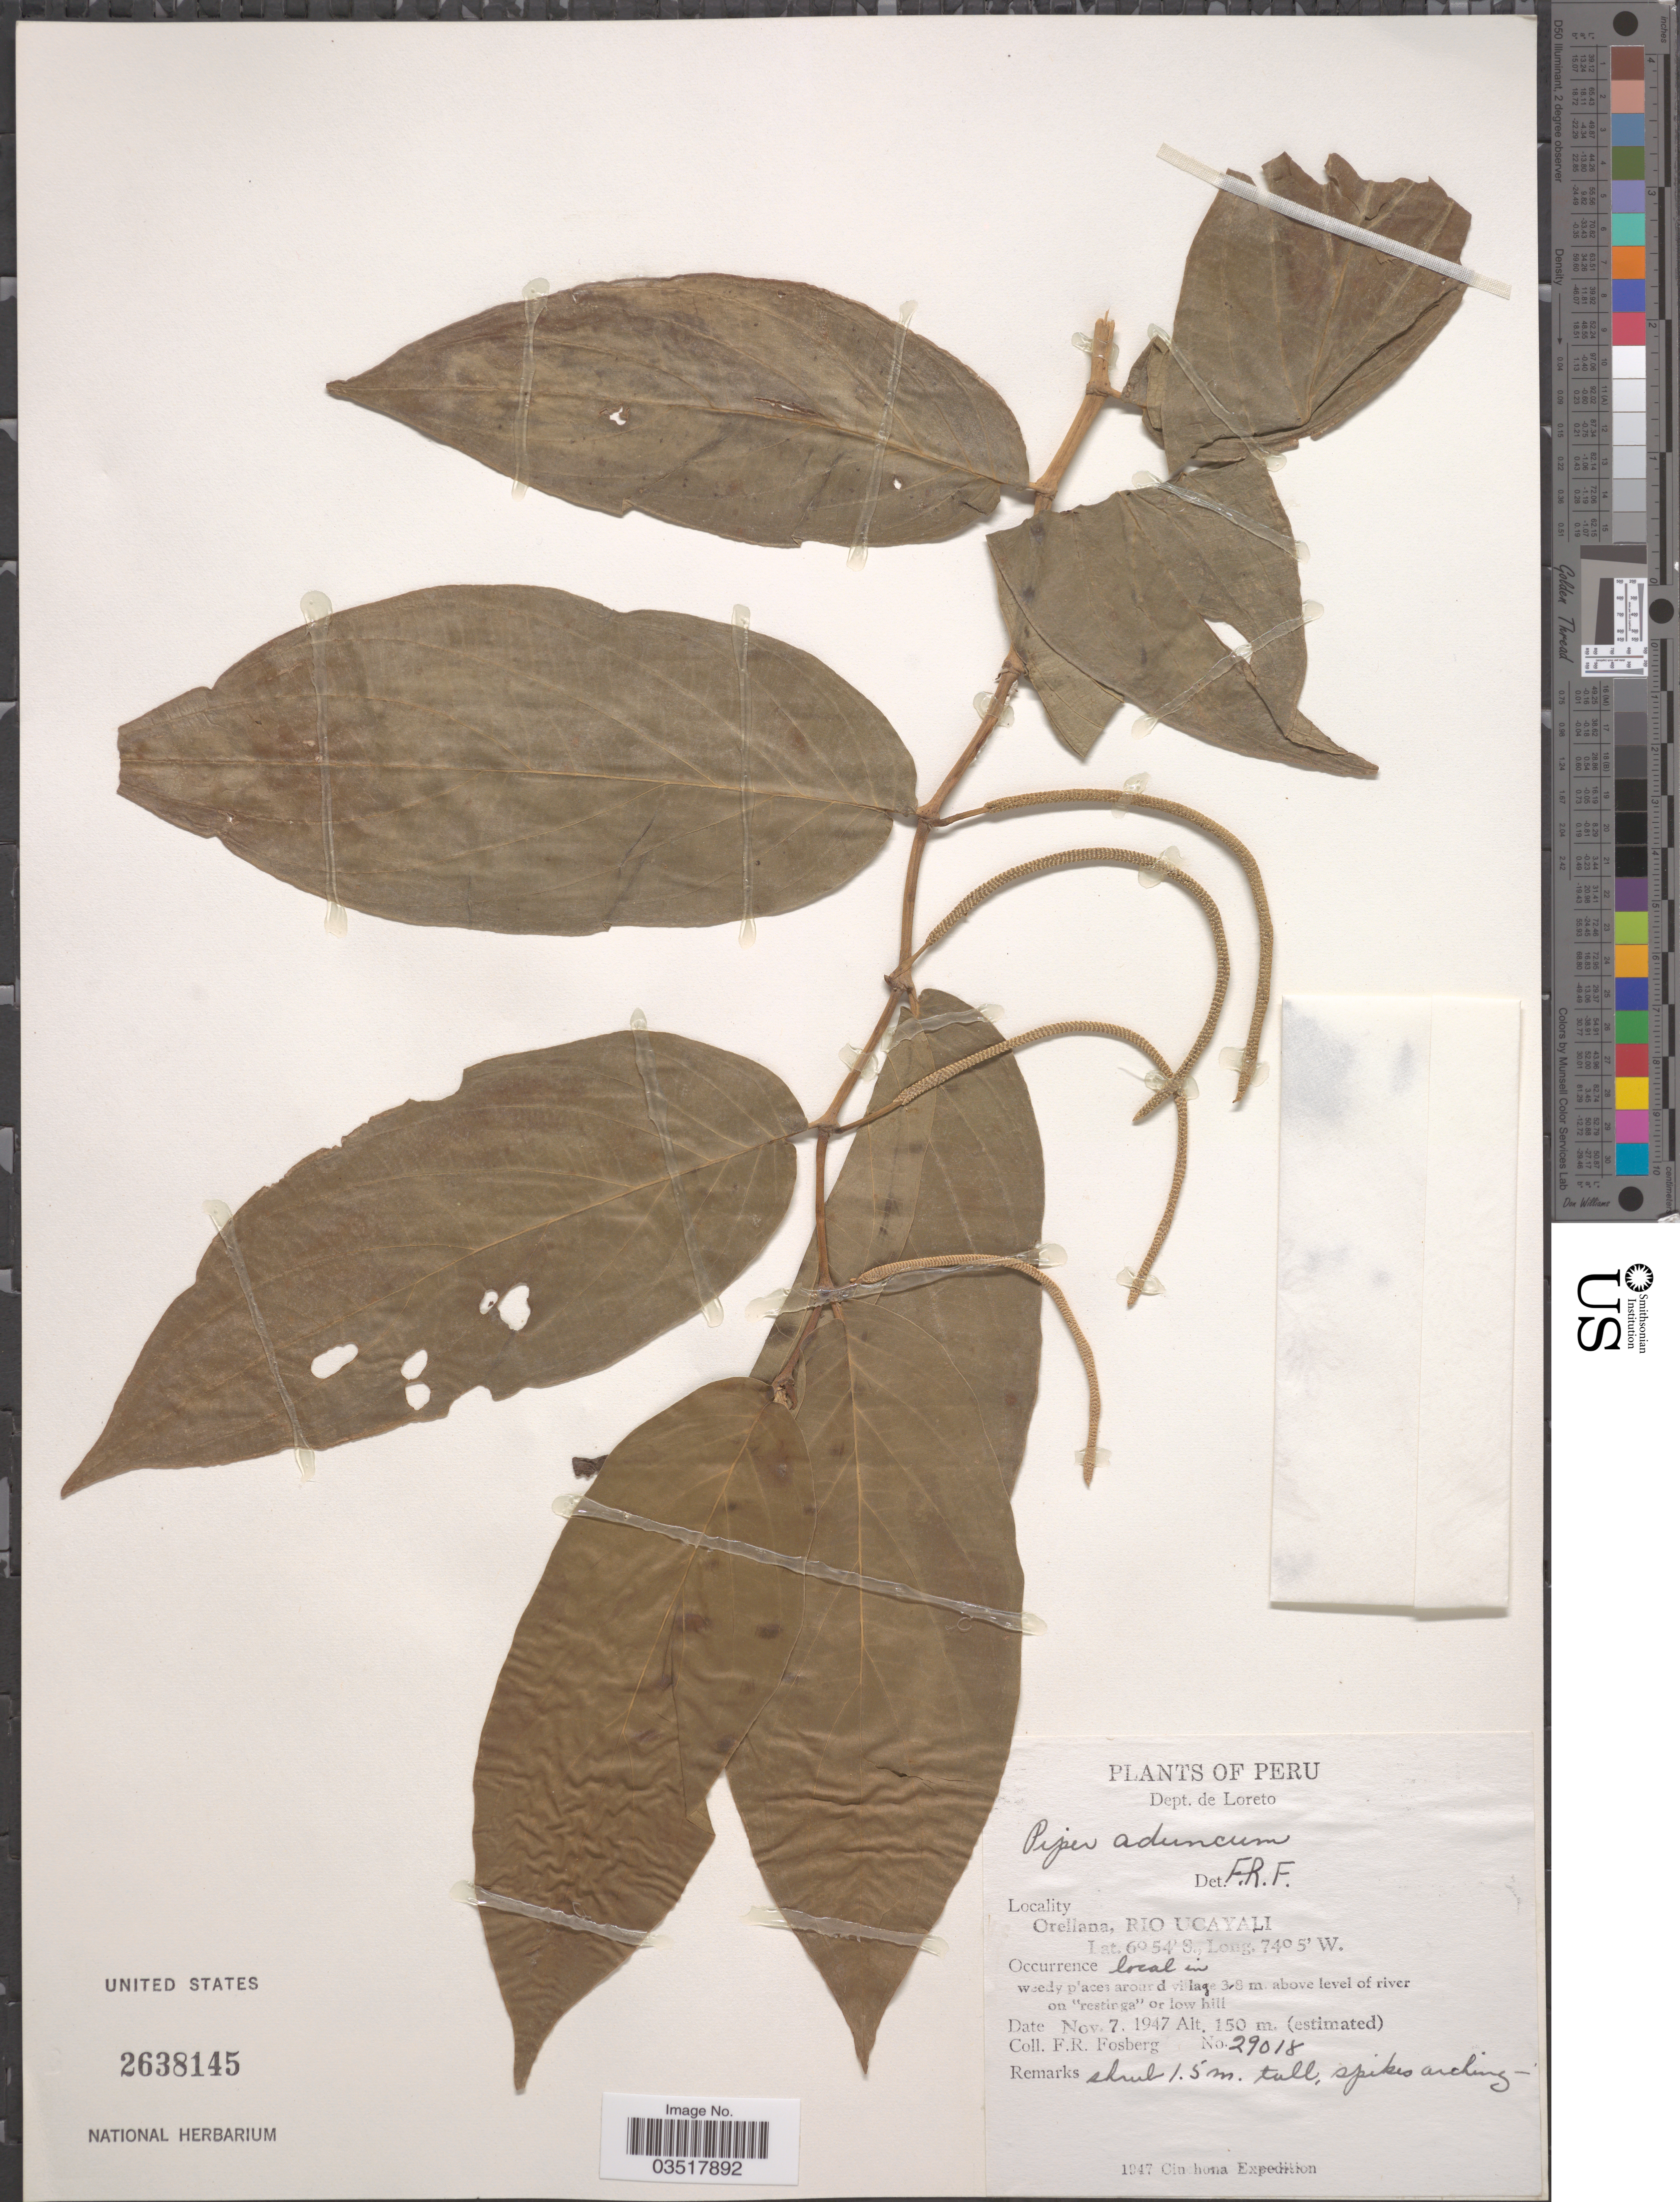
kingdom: Plantae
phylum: Tracheophyta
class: Magnoliopsida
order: Piperales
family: Piperaceae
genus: Piper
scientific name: Piper aduncum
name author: L.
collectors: F. R. Fosberg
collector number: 29018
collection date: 1947-11-07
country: Peru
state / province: Loreto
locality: Dept. de Loreto. Orellana, Rio Ucayali. Local in woody places around village 38 m. above level of river on 'restinga' or low hill. [unsure placement]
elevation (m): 150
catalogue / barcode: US 2638145